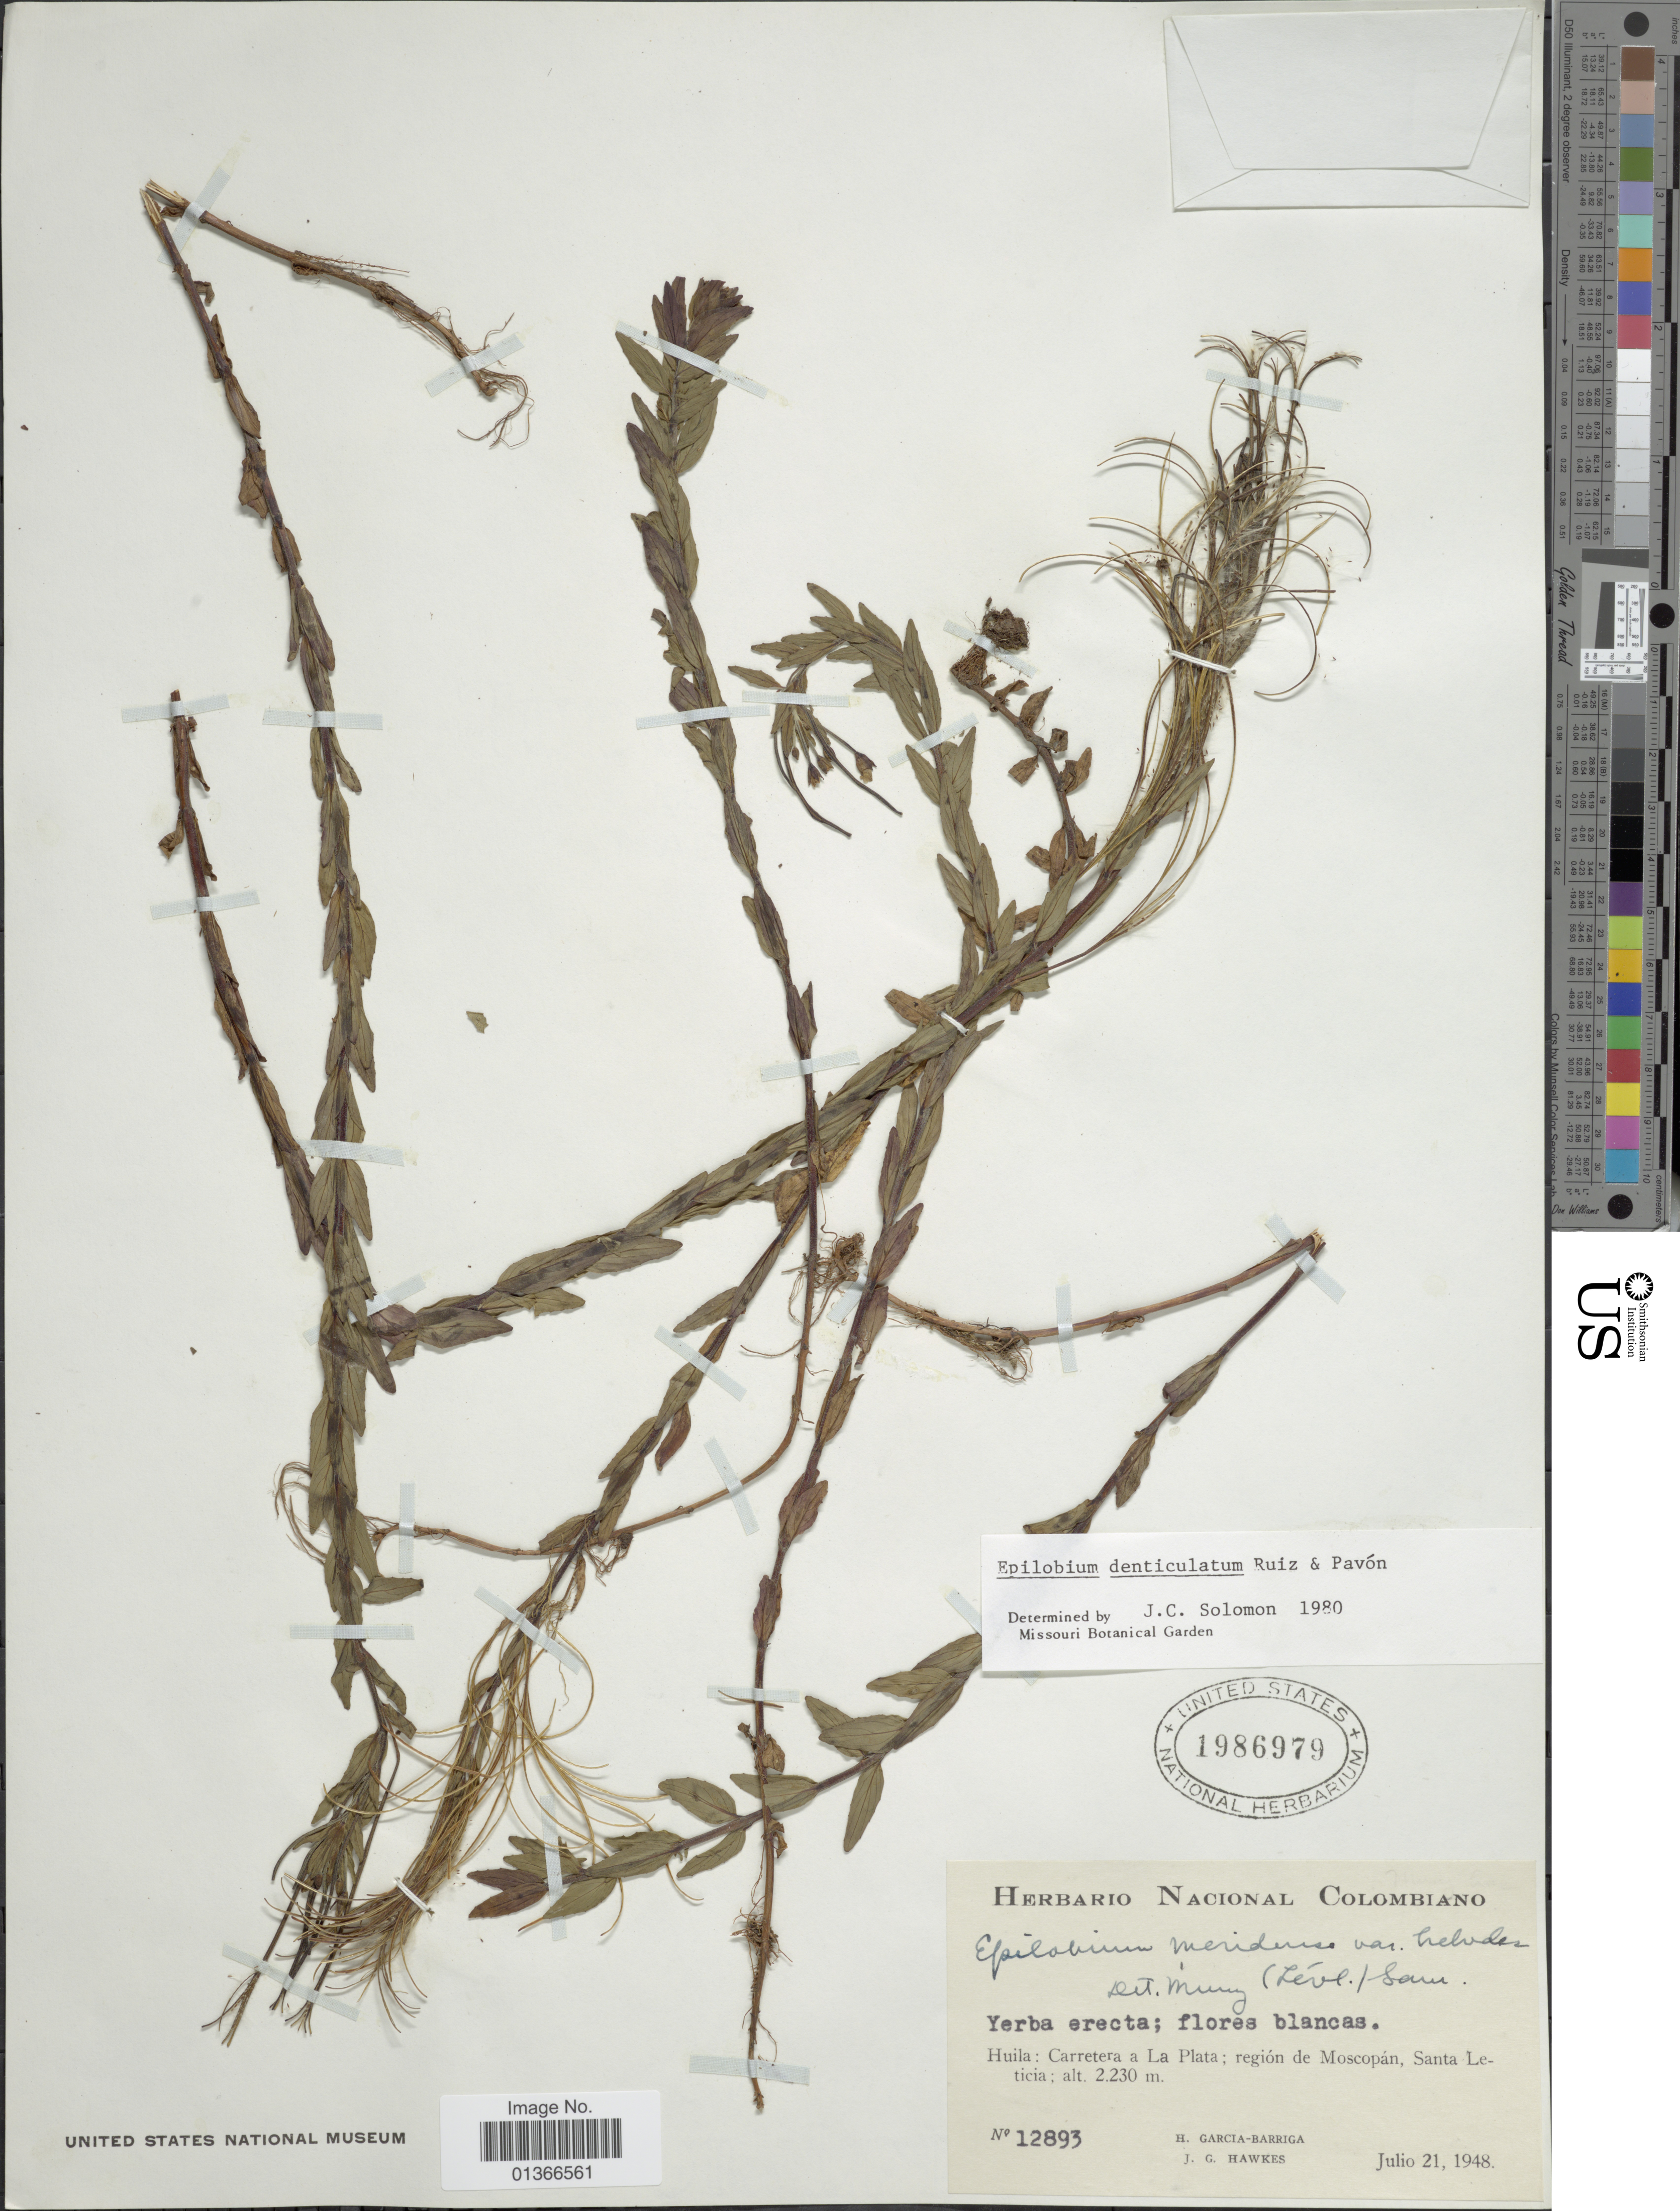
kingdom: Plantae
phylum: Tracheophyta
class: Magnoliopsida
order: Myrtales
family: Onagraceae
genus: Epilobium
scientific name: Epilobium denticulatum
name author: Ruiz & Pav.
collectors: H. García Barriga & J. Hawkes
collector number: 12893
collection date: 1948-07-21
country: Colombia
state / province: Huila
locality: Carretera a La Plata; región de Moscopán, Santa Leticia.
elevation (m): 2230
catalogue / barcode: US 1986979